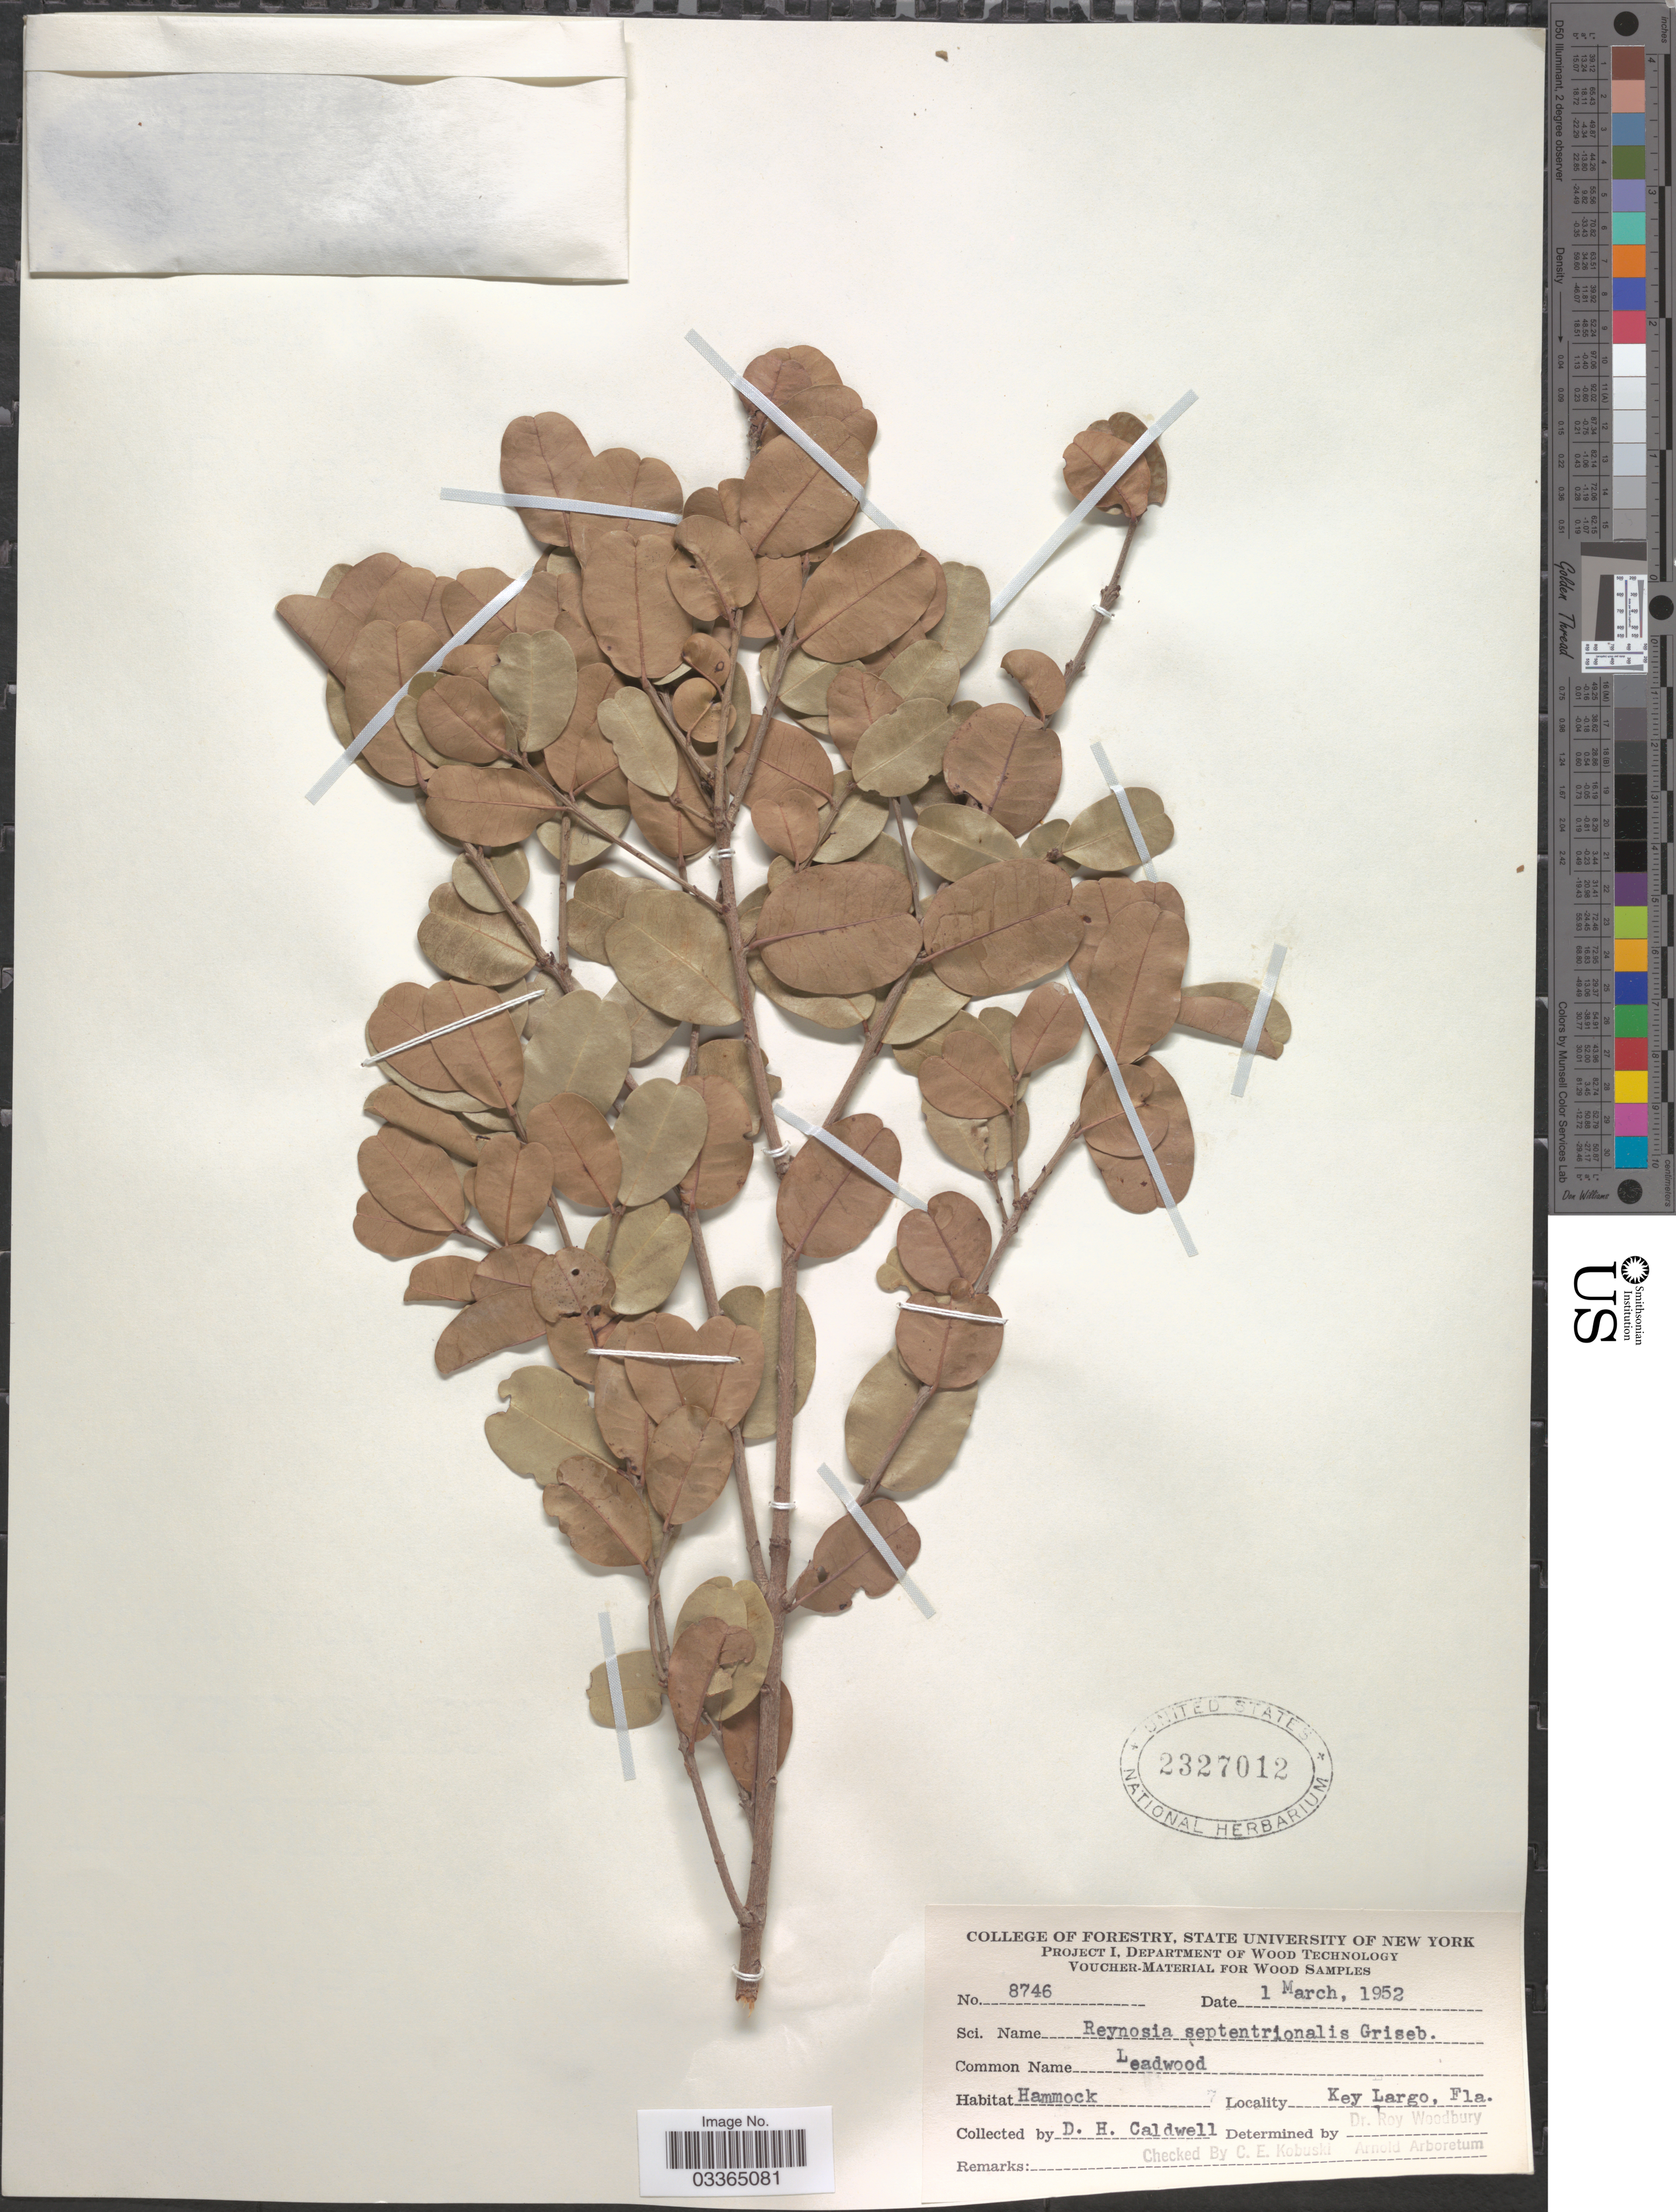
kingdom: Plantae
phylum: Tracheophyta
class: Magnoliopsida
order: Rosales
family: Rhamnaceae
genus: Reynosia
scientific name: Reynosia septentrionalis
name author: Urb.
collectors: D. H. Caldwell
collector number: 8746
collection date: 1952-03-01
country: United States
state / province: Florida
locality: Key Largo.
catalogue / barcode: US 2327012